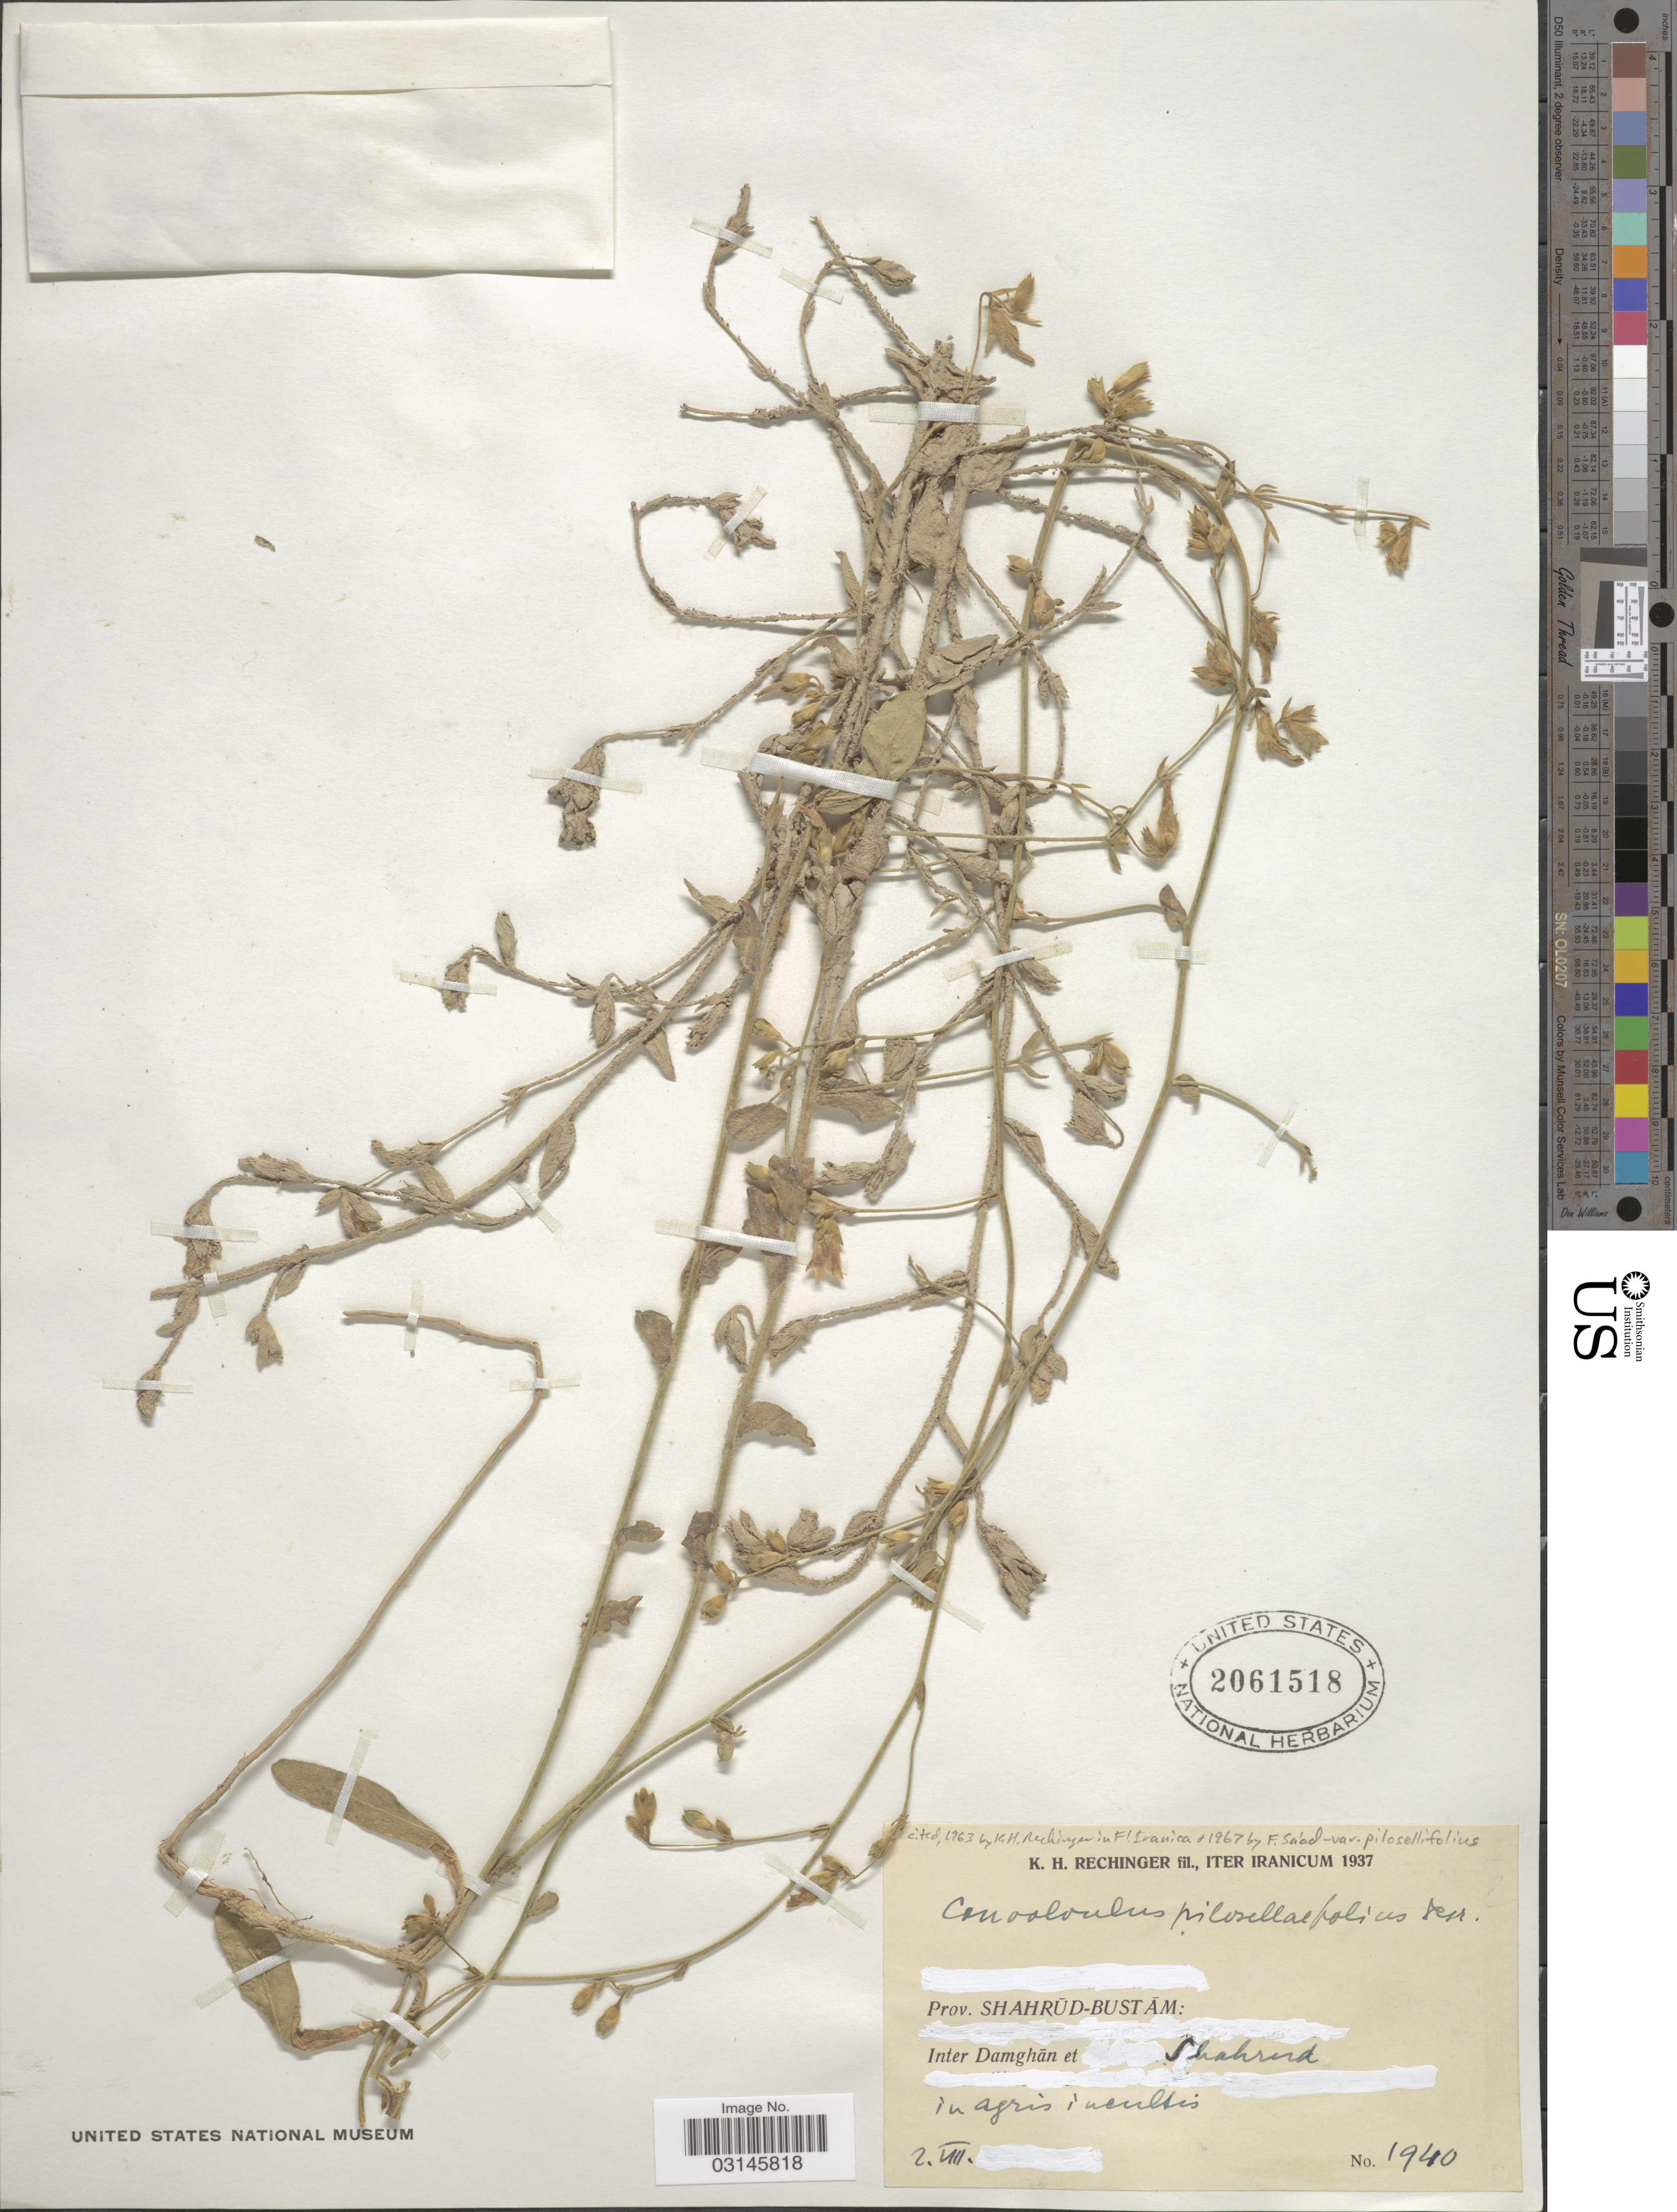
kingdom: Plantae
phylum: Tracheophyta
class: Magnoliopsida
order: Solanales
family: Convolvulaceae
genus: Convolvulus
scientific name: Convolvulus pilosellifolius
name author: Desr.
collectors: K. H. Rechinger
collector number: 1940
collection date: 1937-08-02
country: Iran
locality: Iter Iranicum, Prov. Shahrud-Bustam: Inter Damghan et Shahrud.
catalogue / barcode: US 2061518